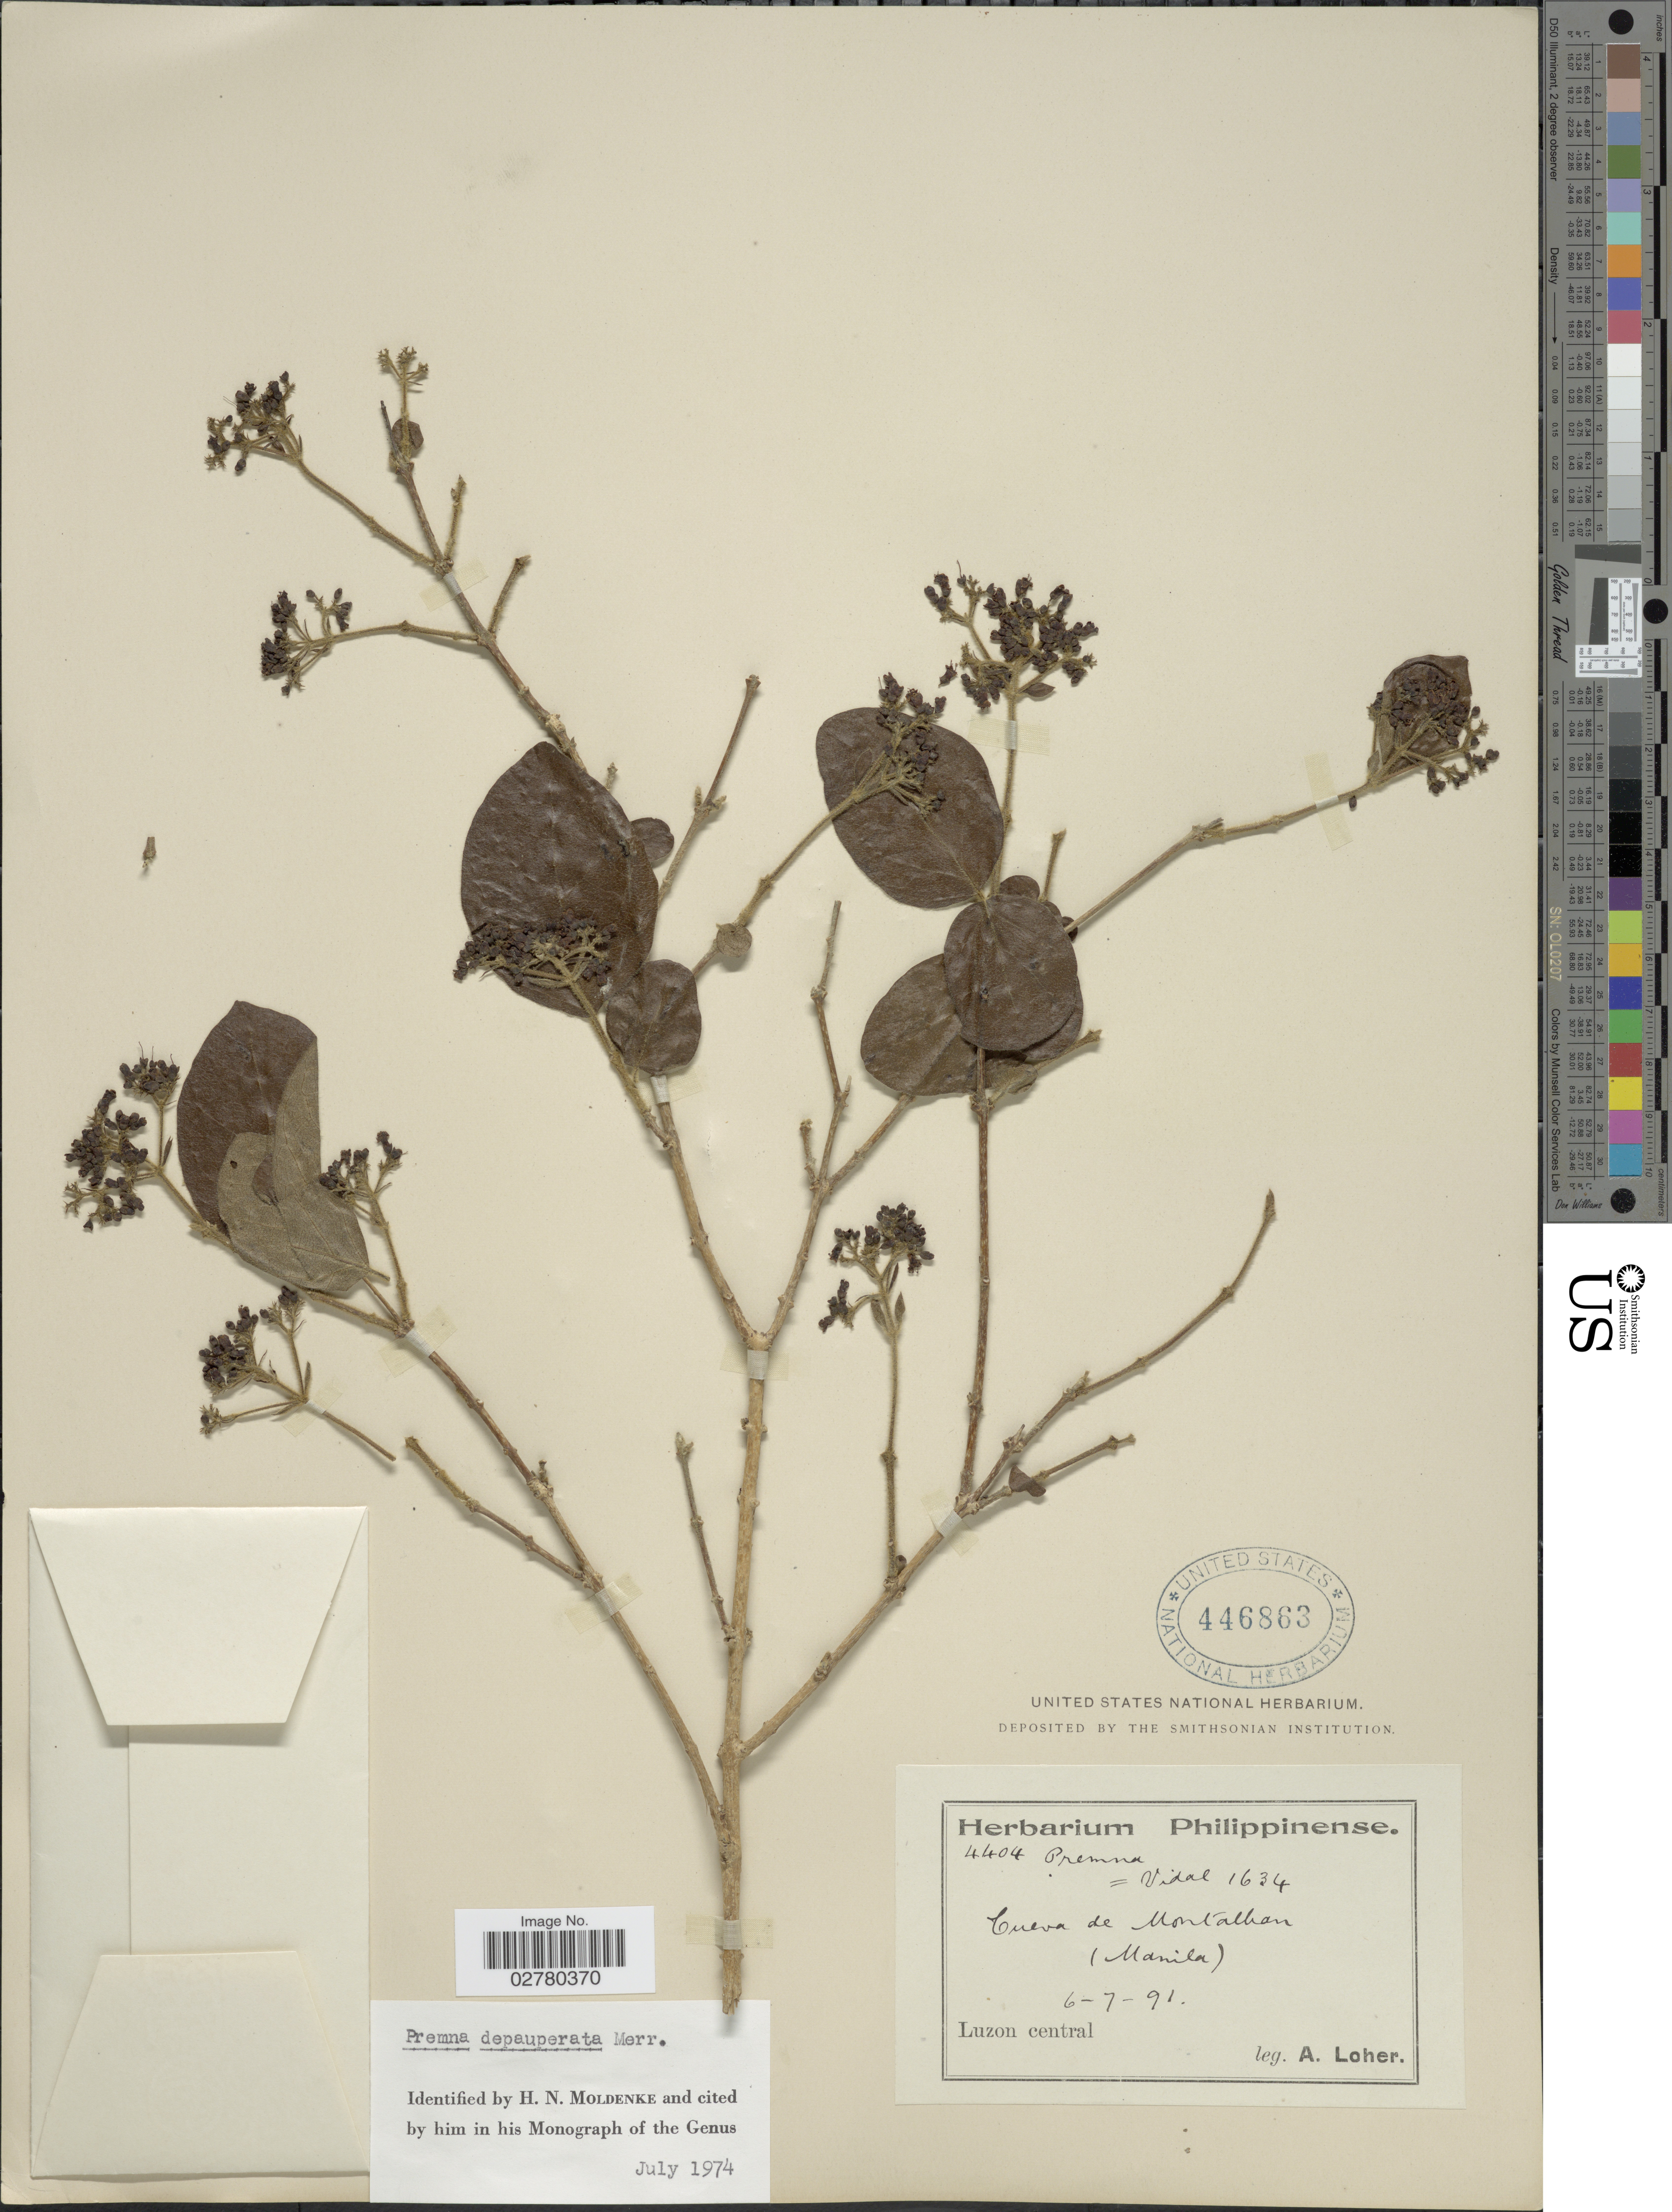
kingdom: Plantae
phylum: Tracheophyta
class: Magnoliopsida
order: Lamiales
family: Lamiaceae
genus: Premna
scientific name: Premna depauperata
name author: Merr.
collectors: A. Loher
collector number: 4404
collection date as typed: Transcribed d/m/y: 6/7/91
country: Philippines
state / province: Central Luzon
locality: Cueva de Montalban (Manila).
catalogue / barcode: US 446863